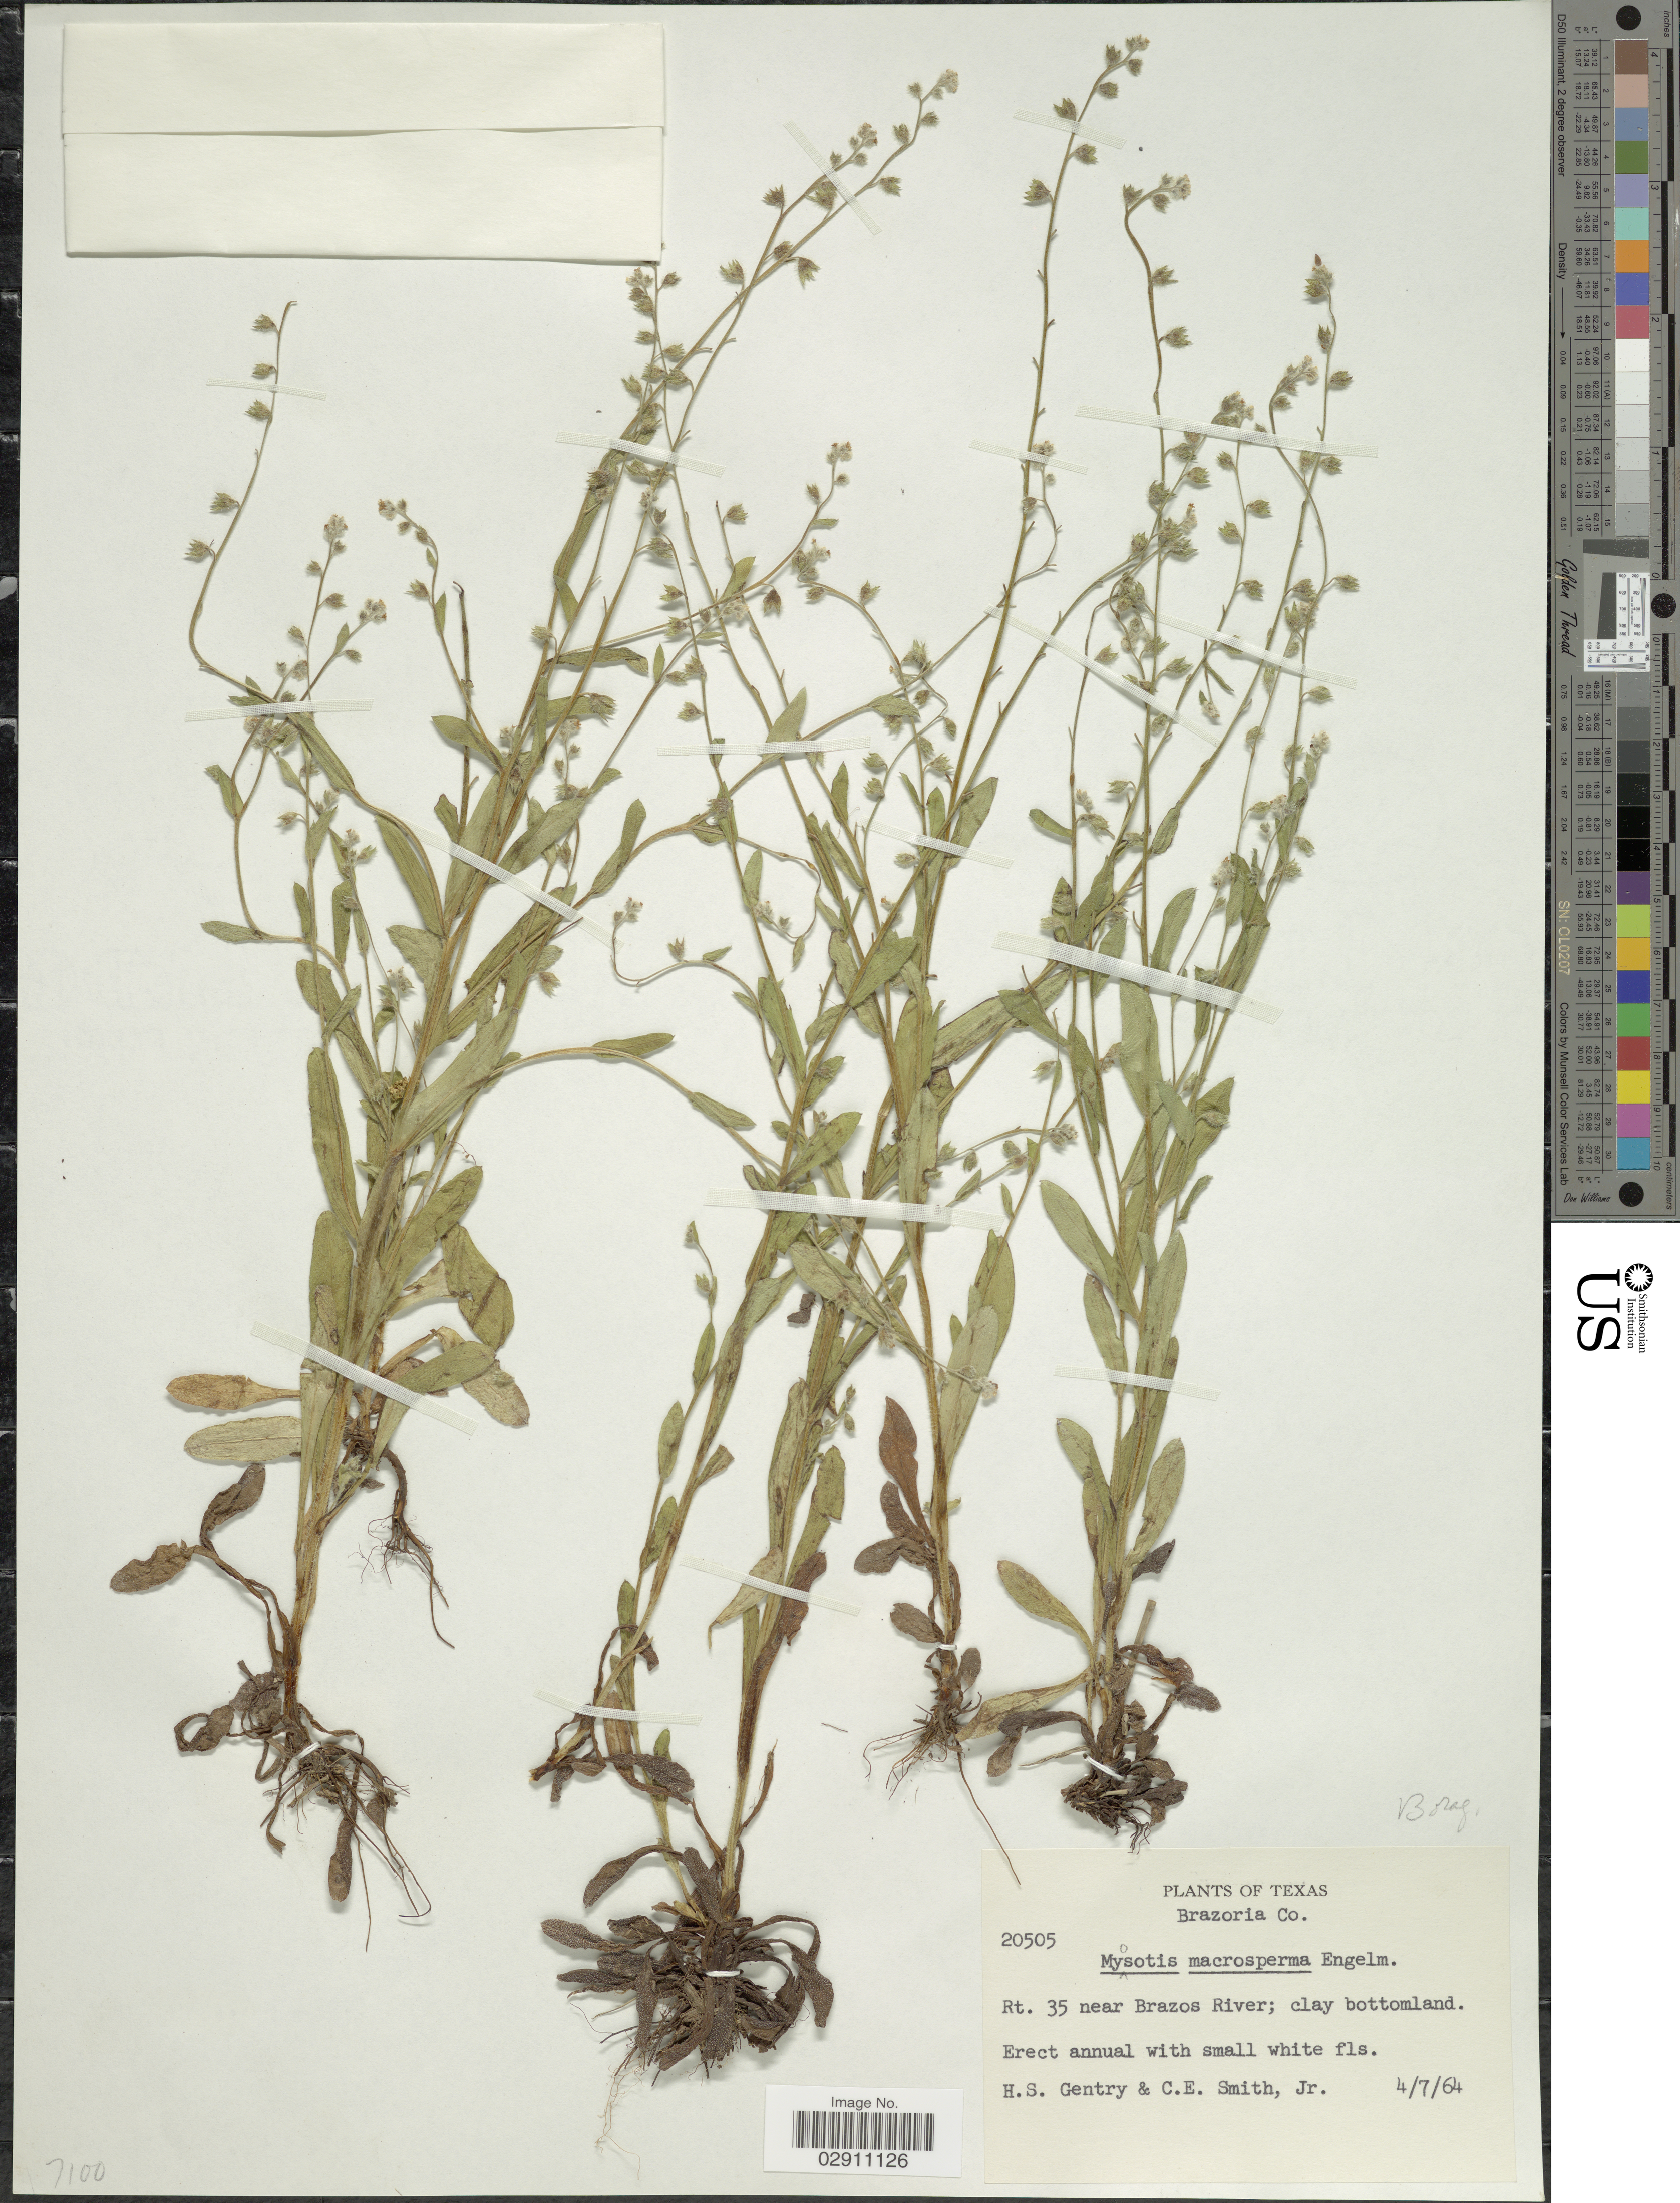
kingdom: Plantae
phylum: Tracheophyta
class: Magnoliopsida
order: Boraginales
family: Boraginaceae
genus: Myosotis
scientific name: Myosotis macrosperma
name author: Engelm.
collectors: H. S. Gentry & C. E. Smith Jr.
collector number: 20505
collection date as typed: Transcribed d/m/y: 4/7/64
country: United States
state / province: Texas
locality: Brazoria Co., Rt. 35 near Brazos River.